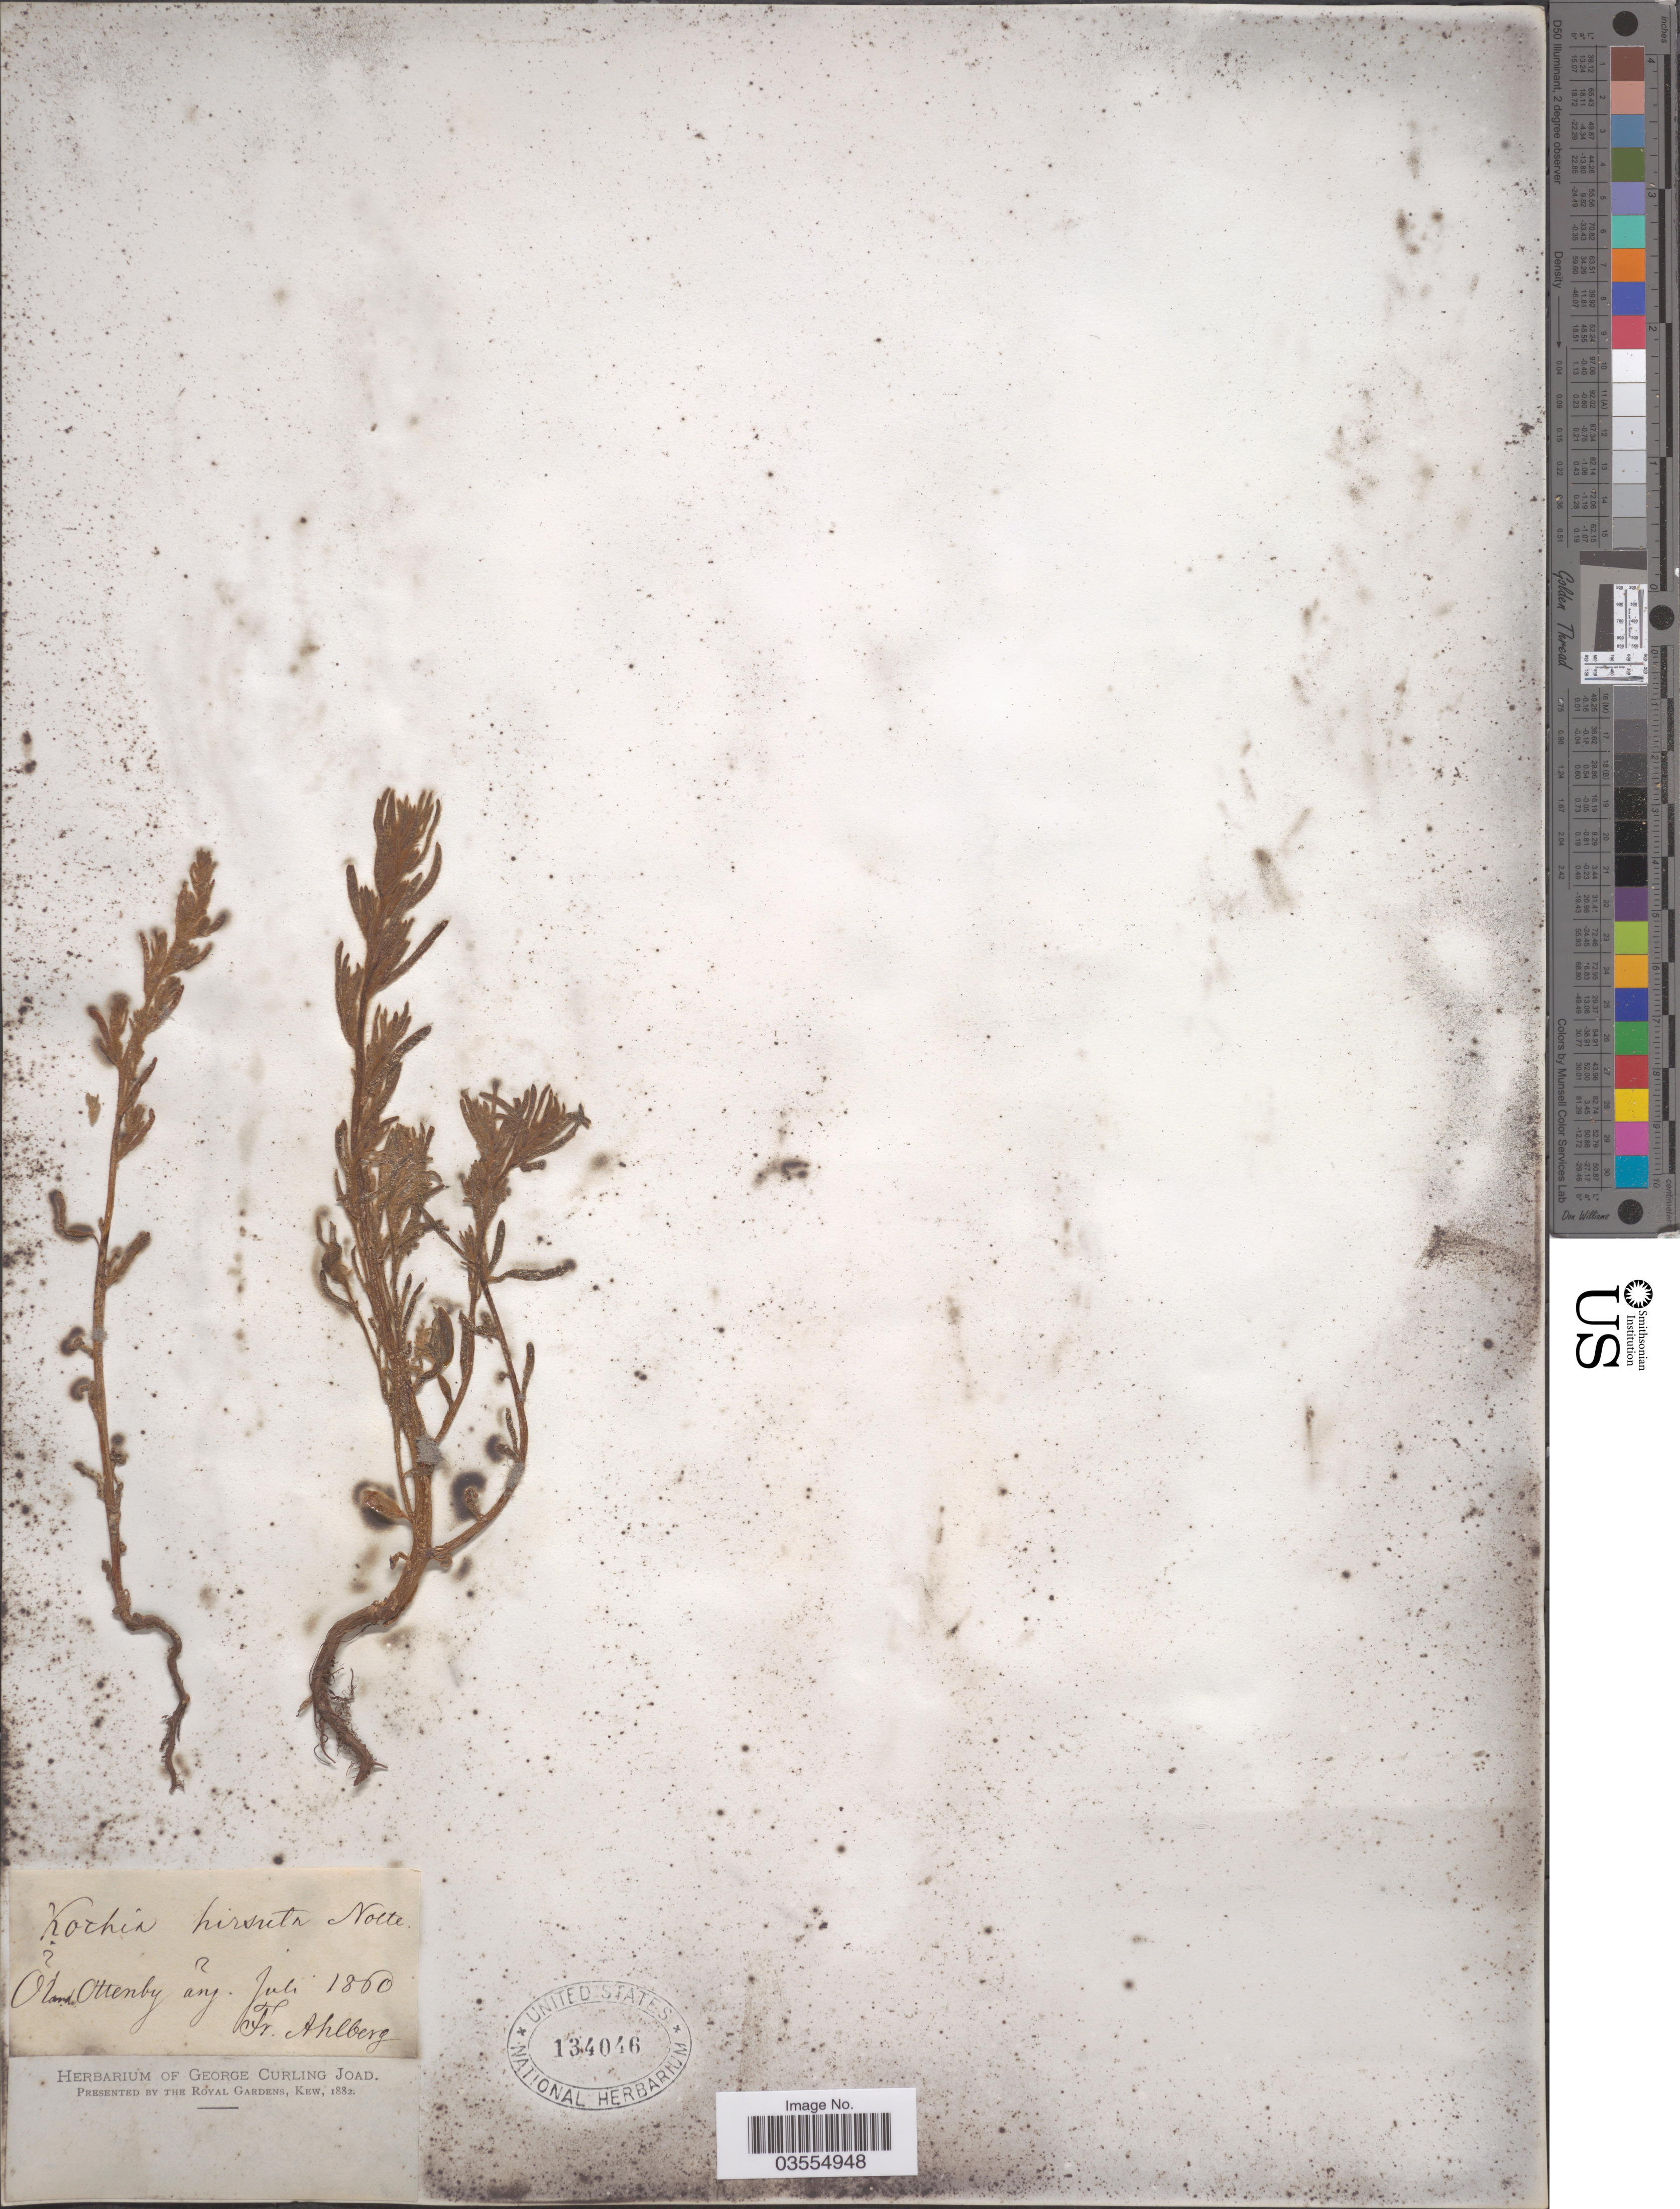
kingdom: Plantae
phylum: Tracheophyta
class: Magnoliopsida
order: Caryophyllales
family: Amaranthaceae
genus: Spirobassia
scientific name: Spirobassia hirsuta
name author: (L.) Freitag & G. Kadereit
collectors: F. Ahlberg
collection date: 1860-07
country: Sweden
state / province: Kalmar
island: Oland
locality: Öland, Ottenby.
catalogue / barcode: US 134046